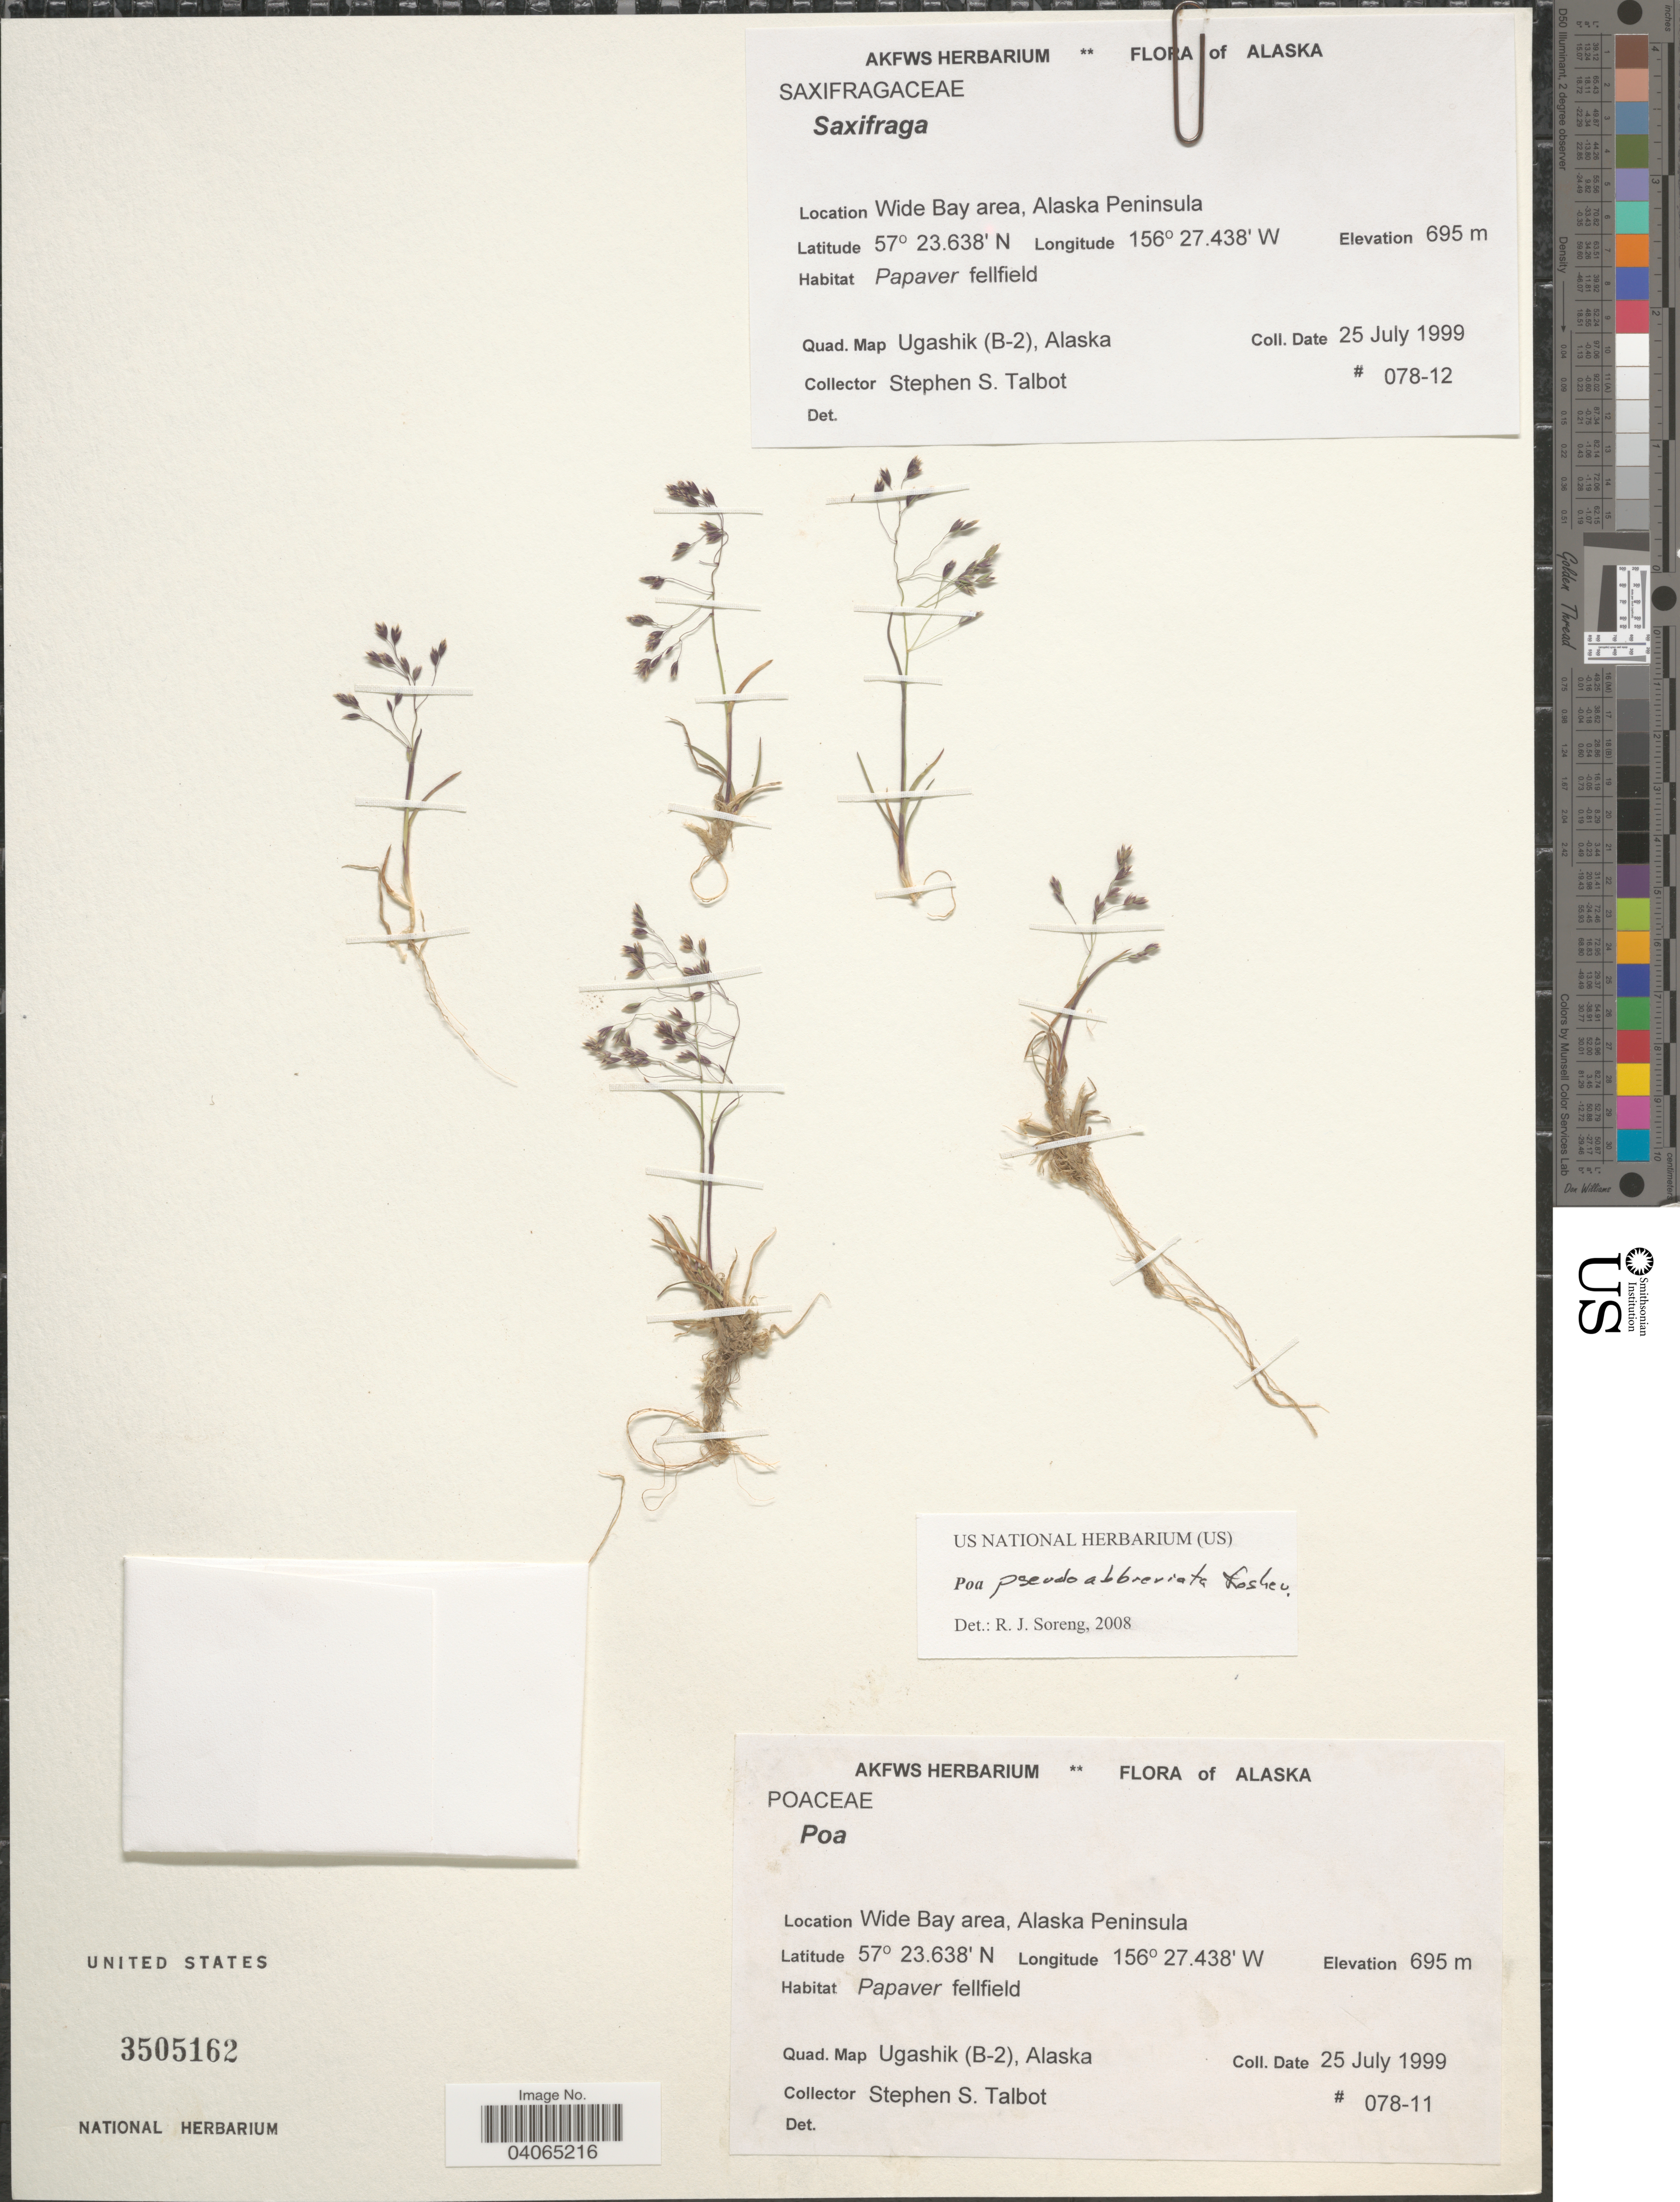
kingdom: Plantae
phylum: Tracheophyta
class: Liliopsida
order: Poales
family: Poaceae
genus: Poa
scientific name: Poa pseudoabbreviata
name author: Roshev.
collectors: S. S. Talbot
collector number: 078-12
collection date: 1999-07-25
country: United States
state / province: Alaska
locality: Wide Bay area, Alaska Peninsula. Quad. Map Ugashik (B-2).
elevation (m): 695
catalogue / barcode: US 3505162-2